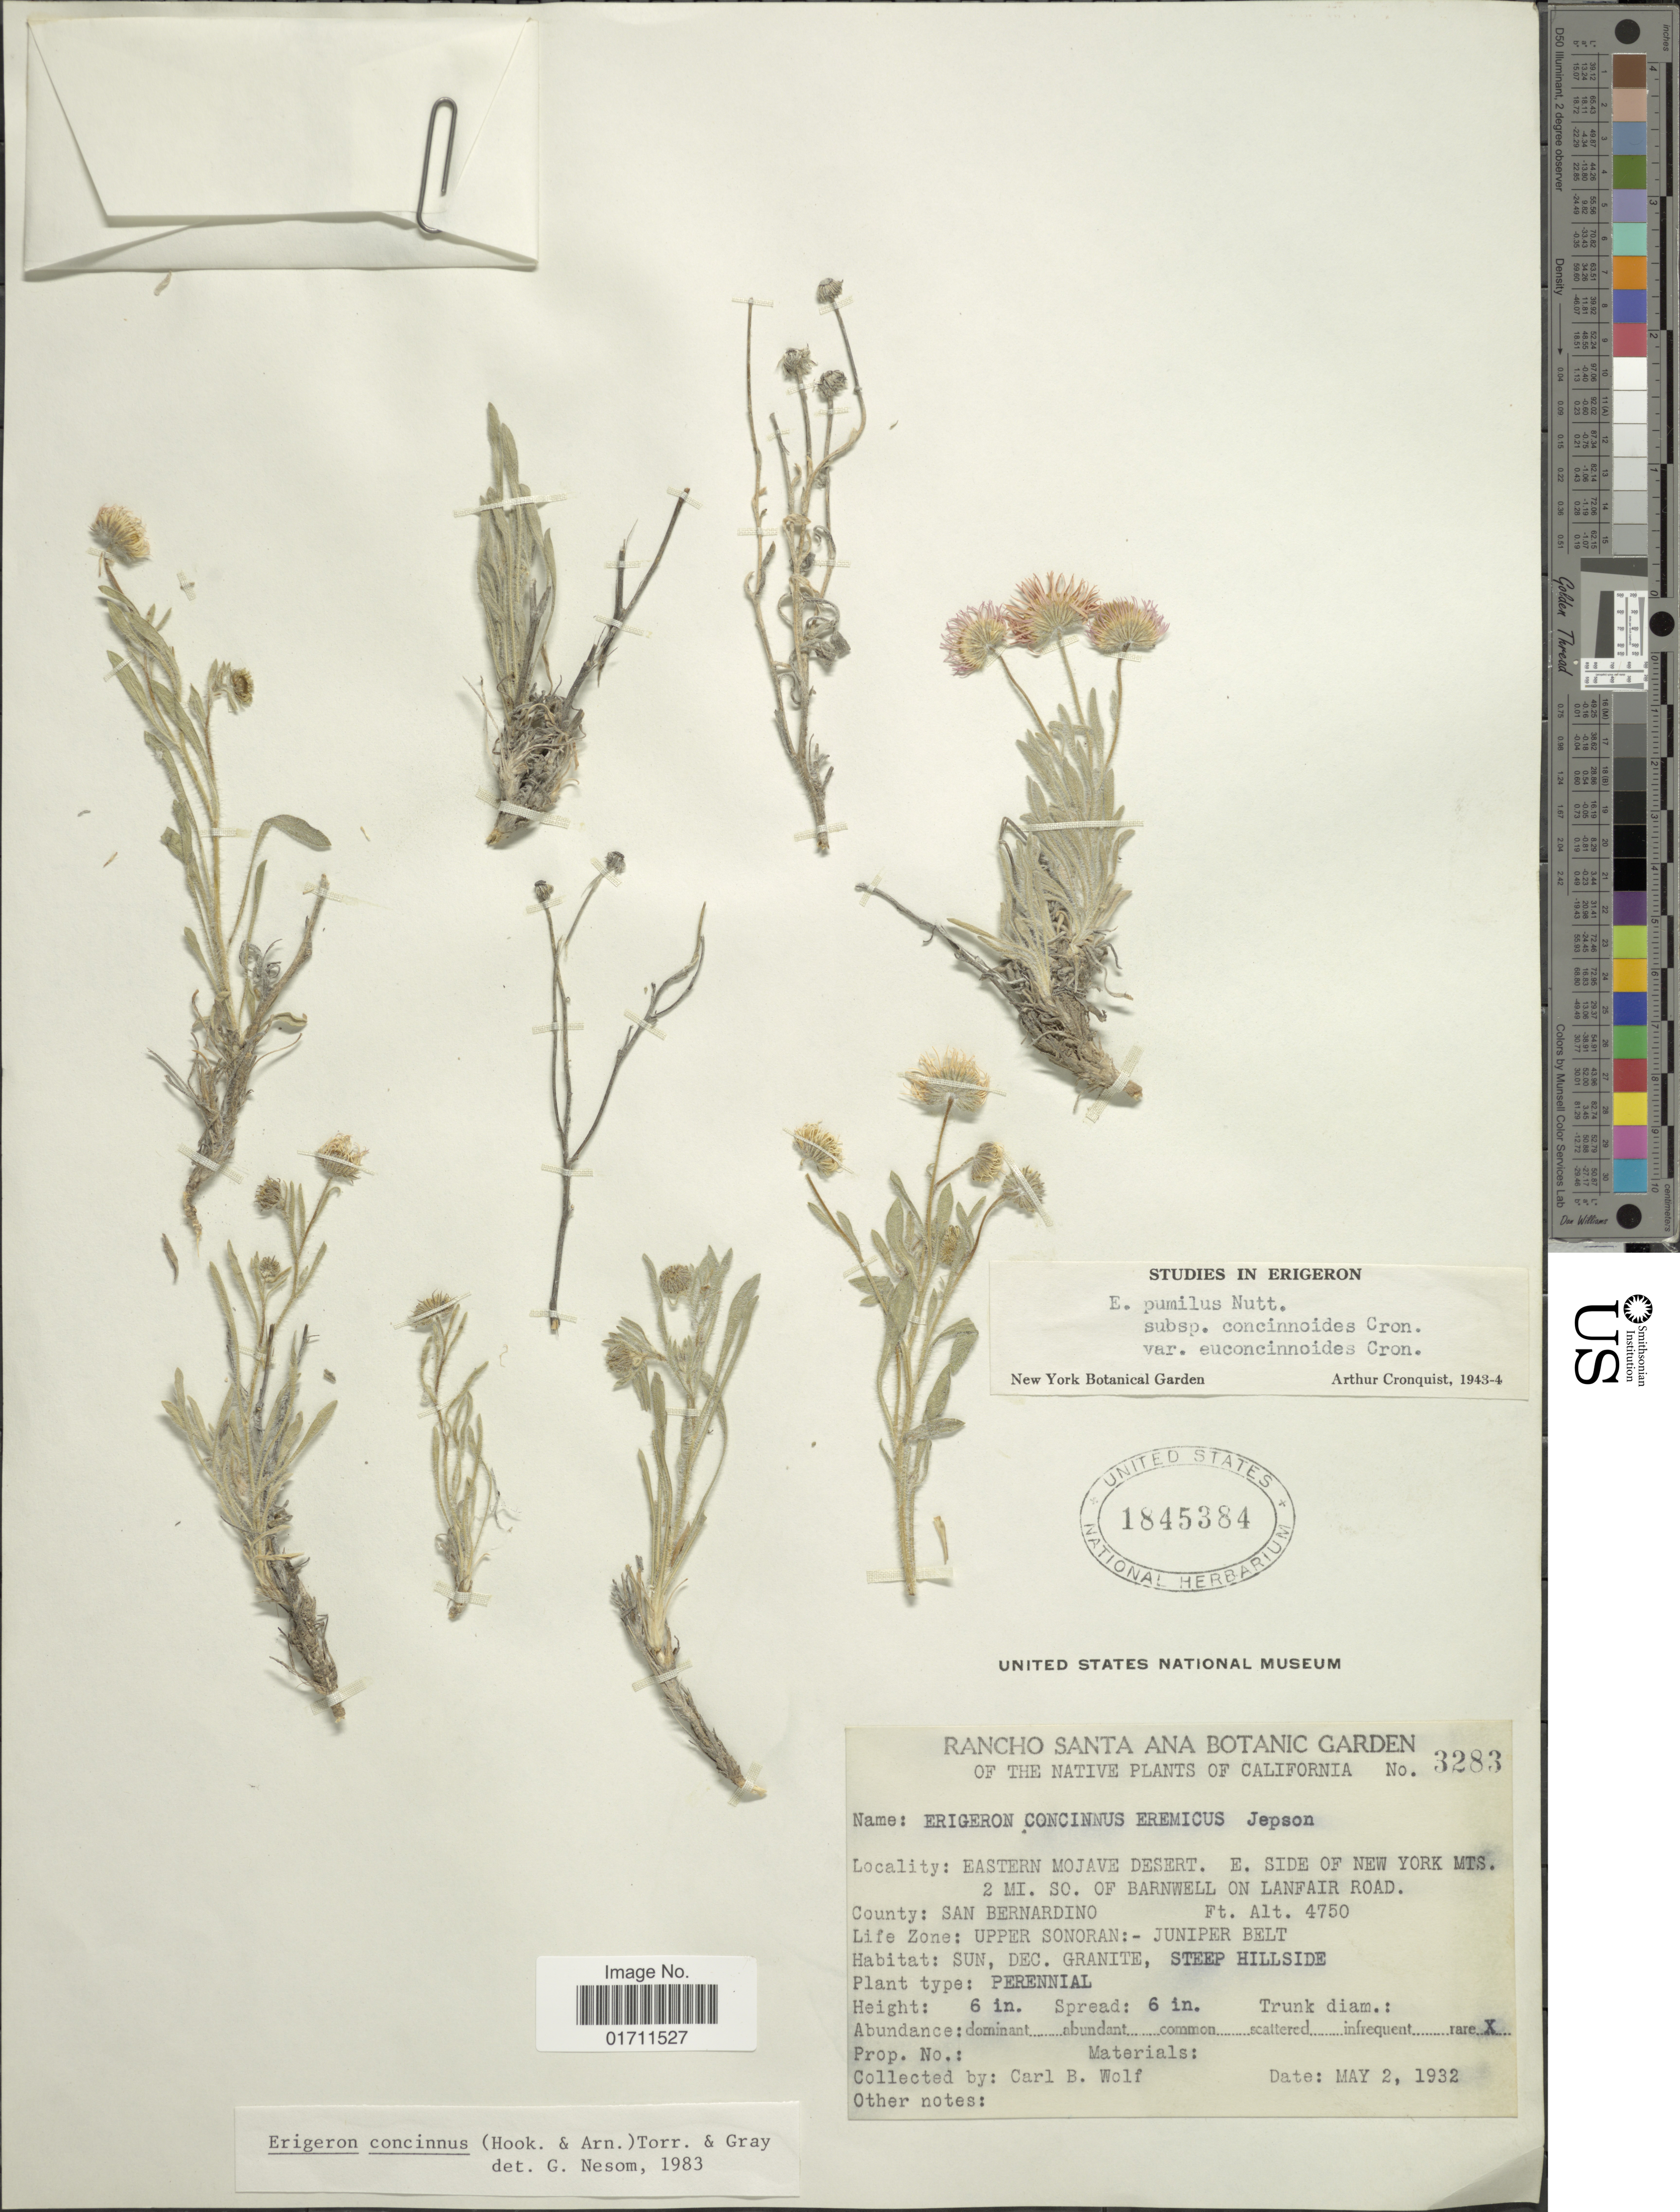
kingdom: Plantae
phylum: Tracheophyta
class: Magnoliopsida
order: Asterales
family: Asteraceae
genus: Erigeron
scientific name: Erigeron concinnus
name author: (Hook. & Arn.) Torr. & A. Gray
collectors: C. B. Wolf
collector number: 3283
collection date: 1932-05-02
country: United States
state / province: California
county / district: San Bernardino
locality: The Native Plants of California, Eastern Mojave Desert E. side of New York Mts. 2 mi SO. of Barnwell on Lanfair Road, San Bernardino, Life Zone: Upper Sonoran: - Juniper Belt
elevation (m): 1448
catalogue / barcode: US 1845384